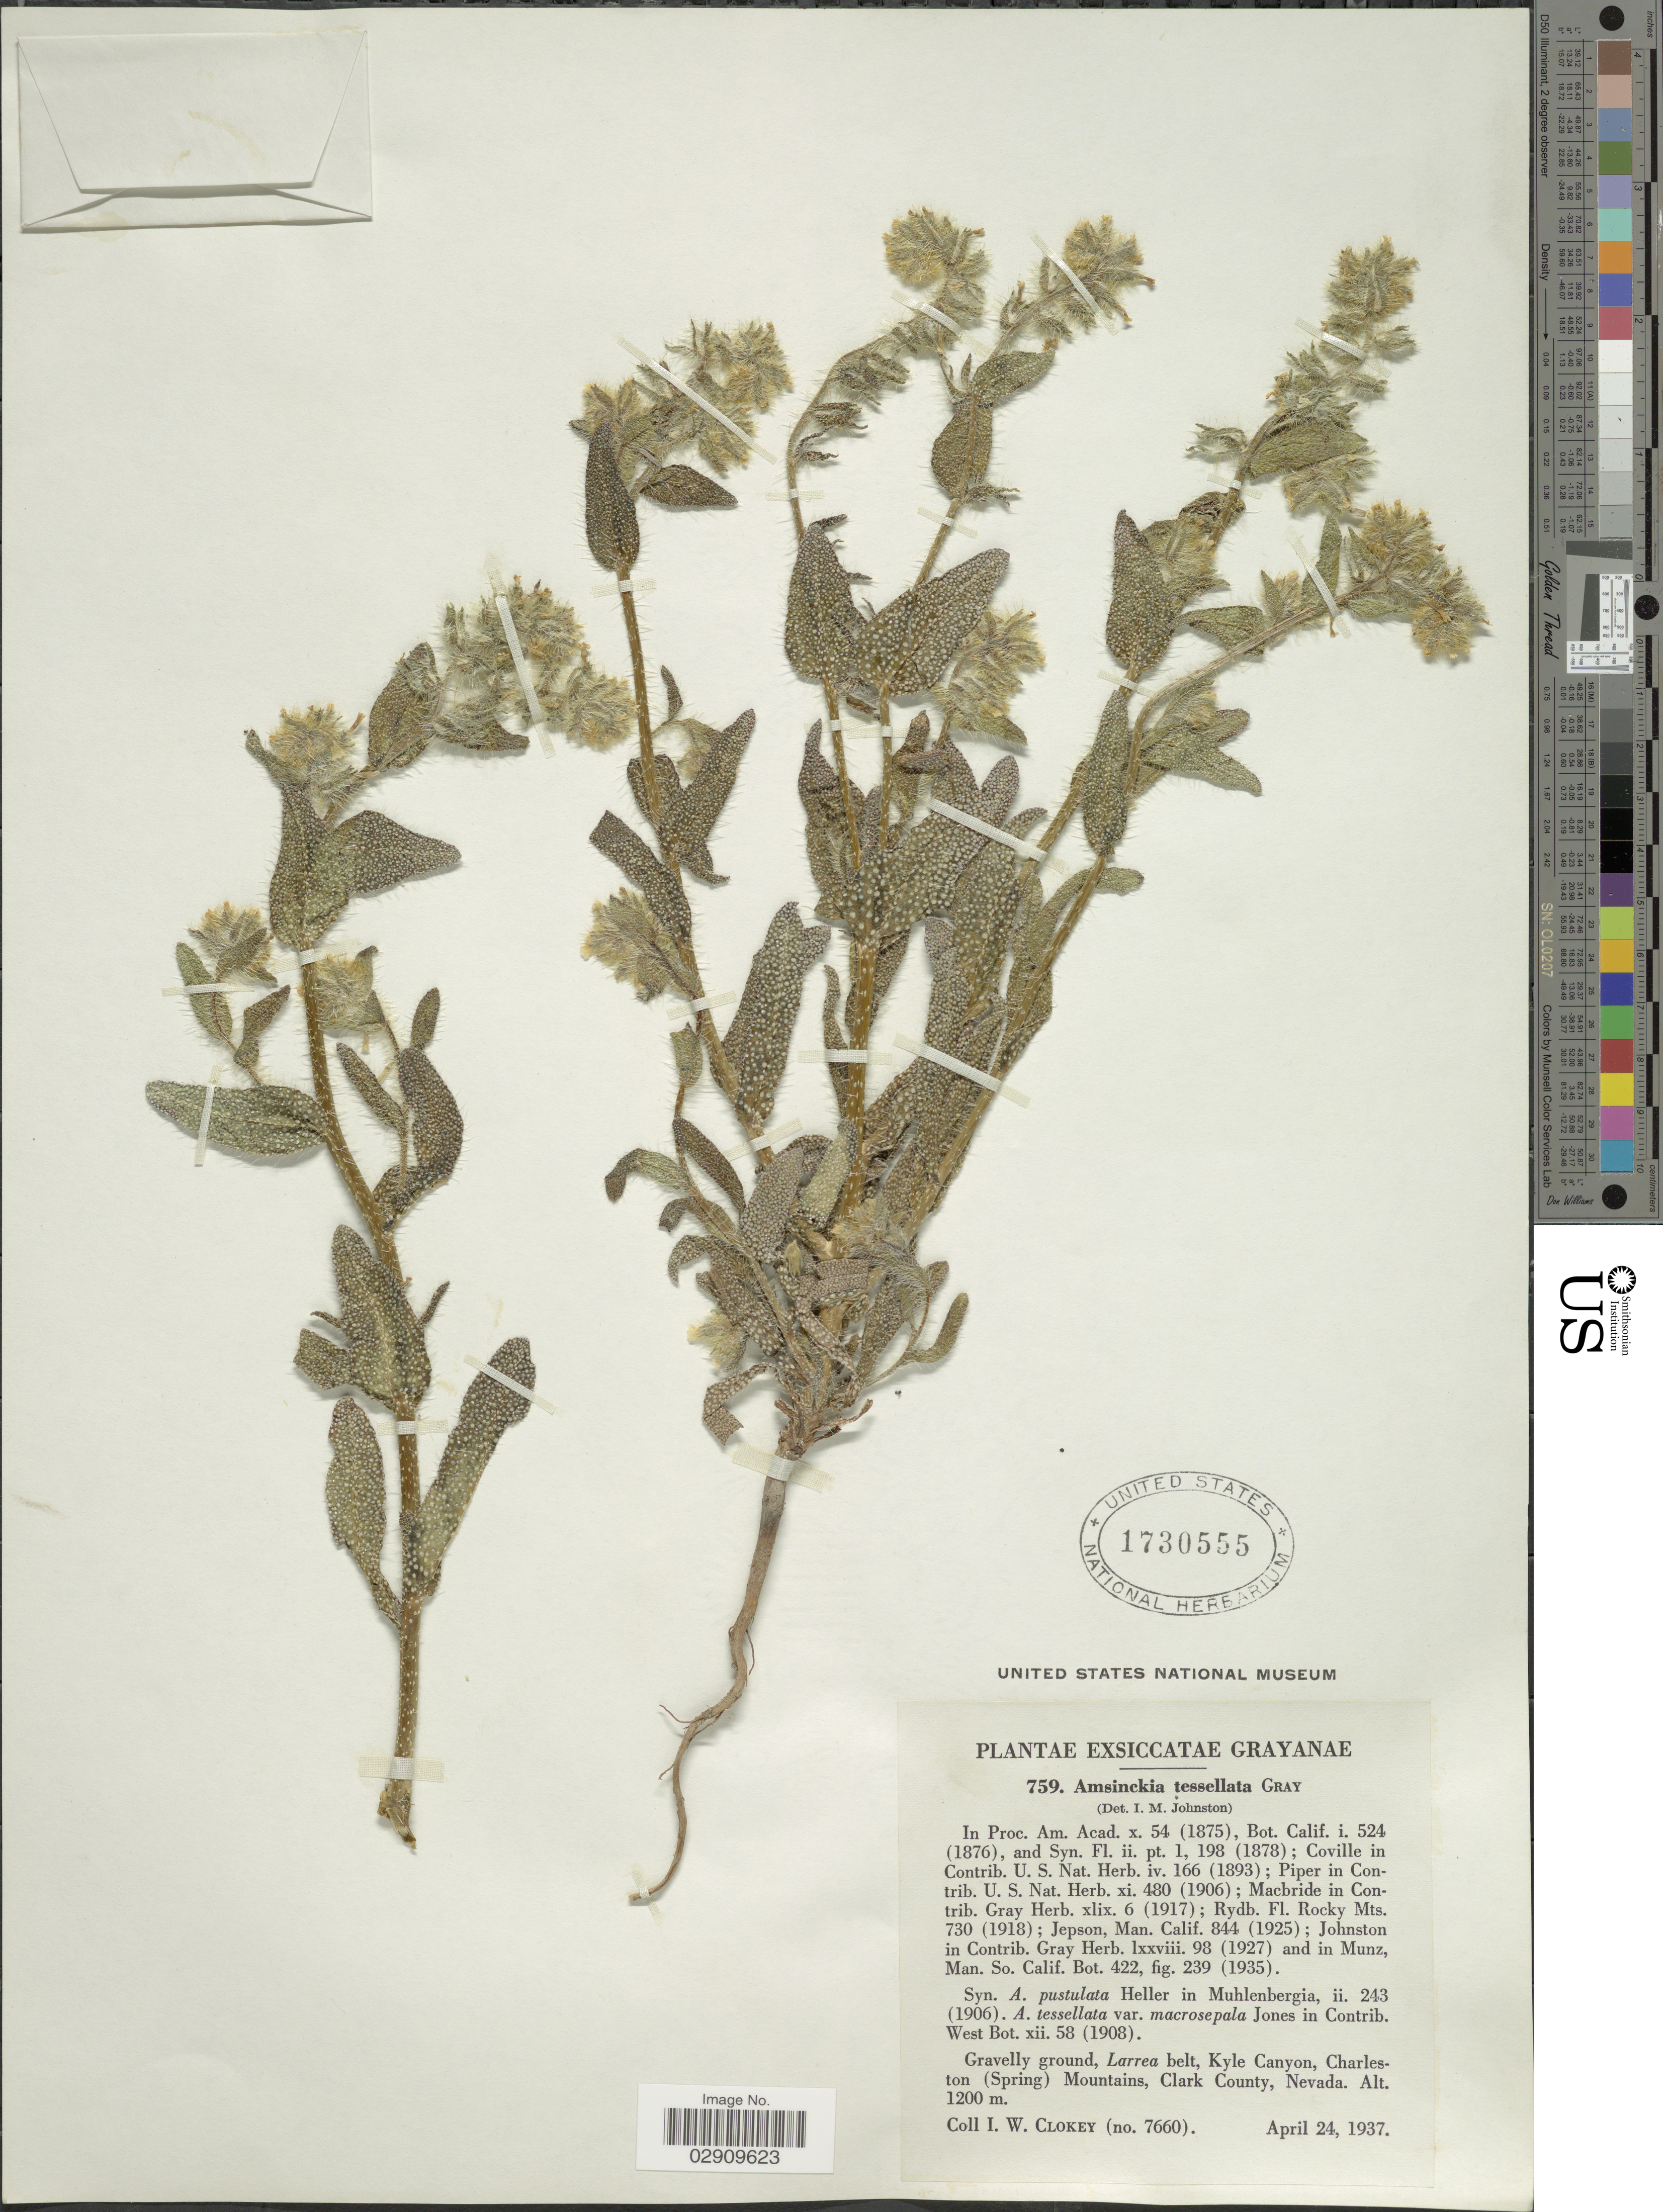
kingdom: Plantae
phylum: Tracheophyta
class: Magnoliopsida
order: Boraginales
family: Boraginaceae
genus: Amsinckia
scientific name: Amsinckia tessellata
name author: A. Gray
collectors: I. W. Clokey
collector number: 7660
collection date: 1937-04-24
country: United States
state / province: Nevada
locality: Grayanae. Gravelly ground, Larrea belt, Kyle Canyon, Charleston (Spring) Mountains, Clark County.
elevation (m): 1200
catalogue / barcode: US 1730555